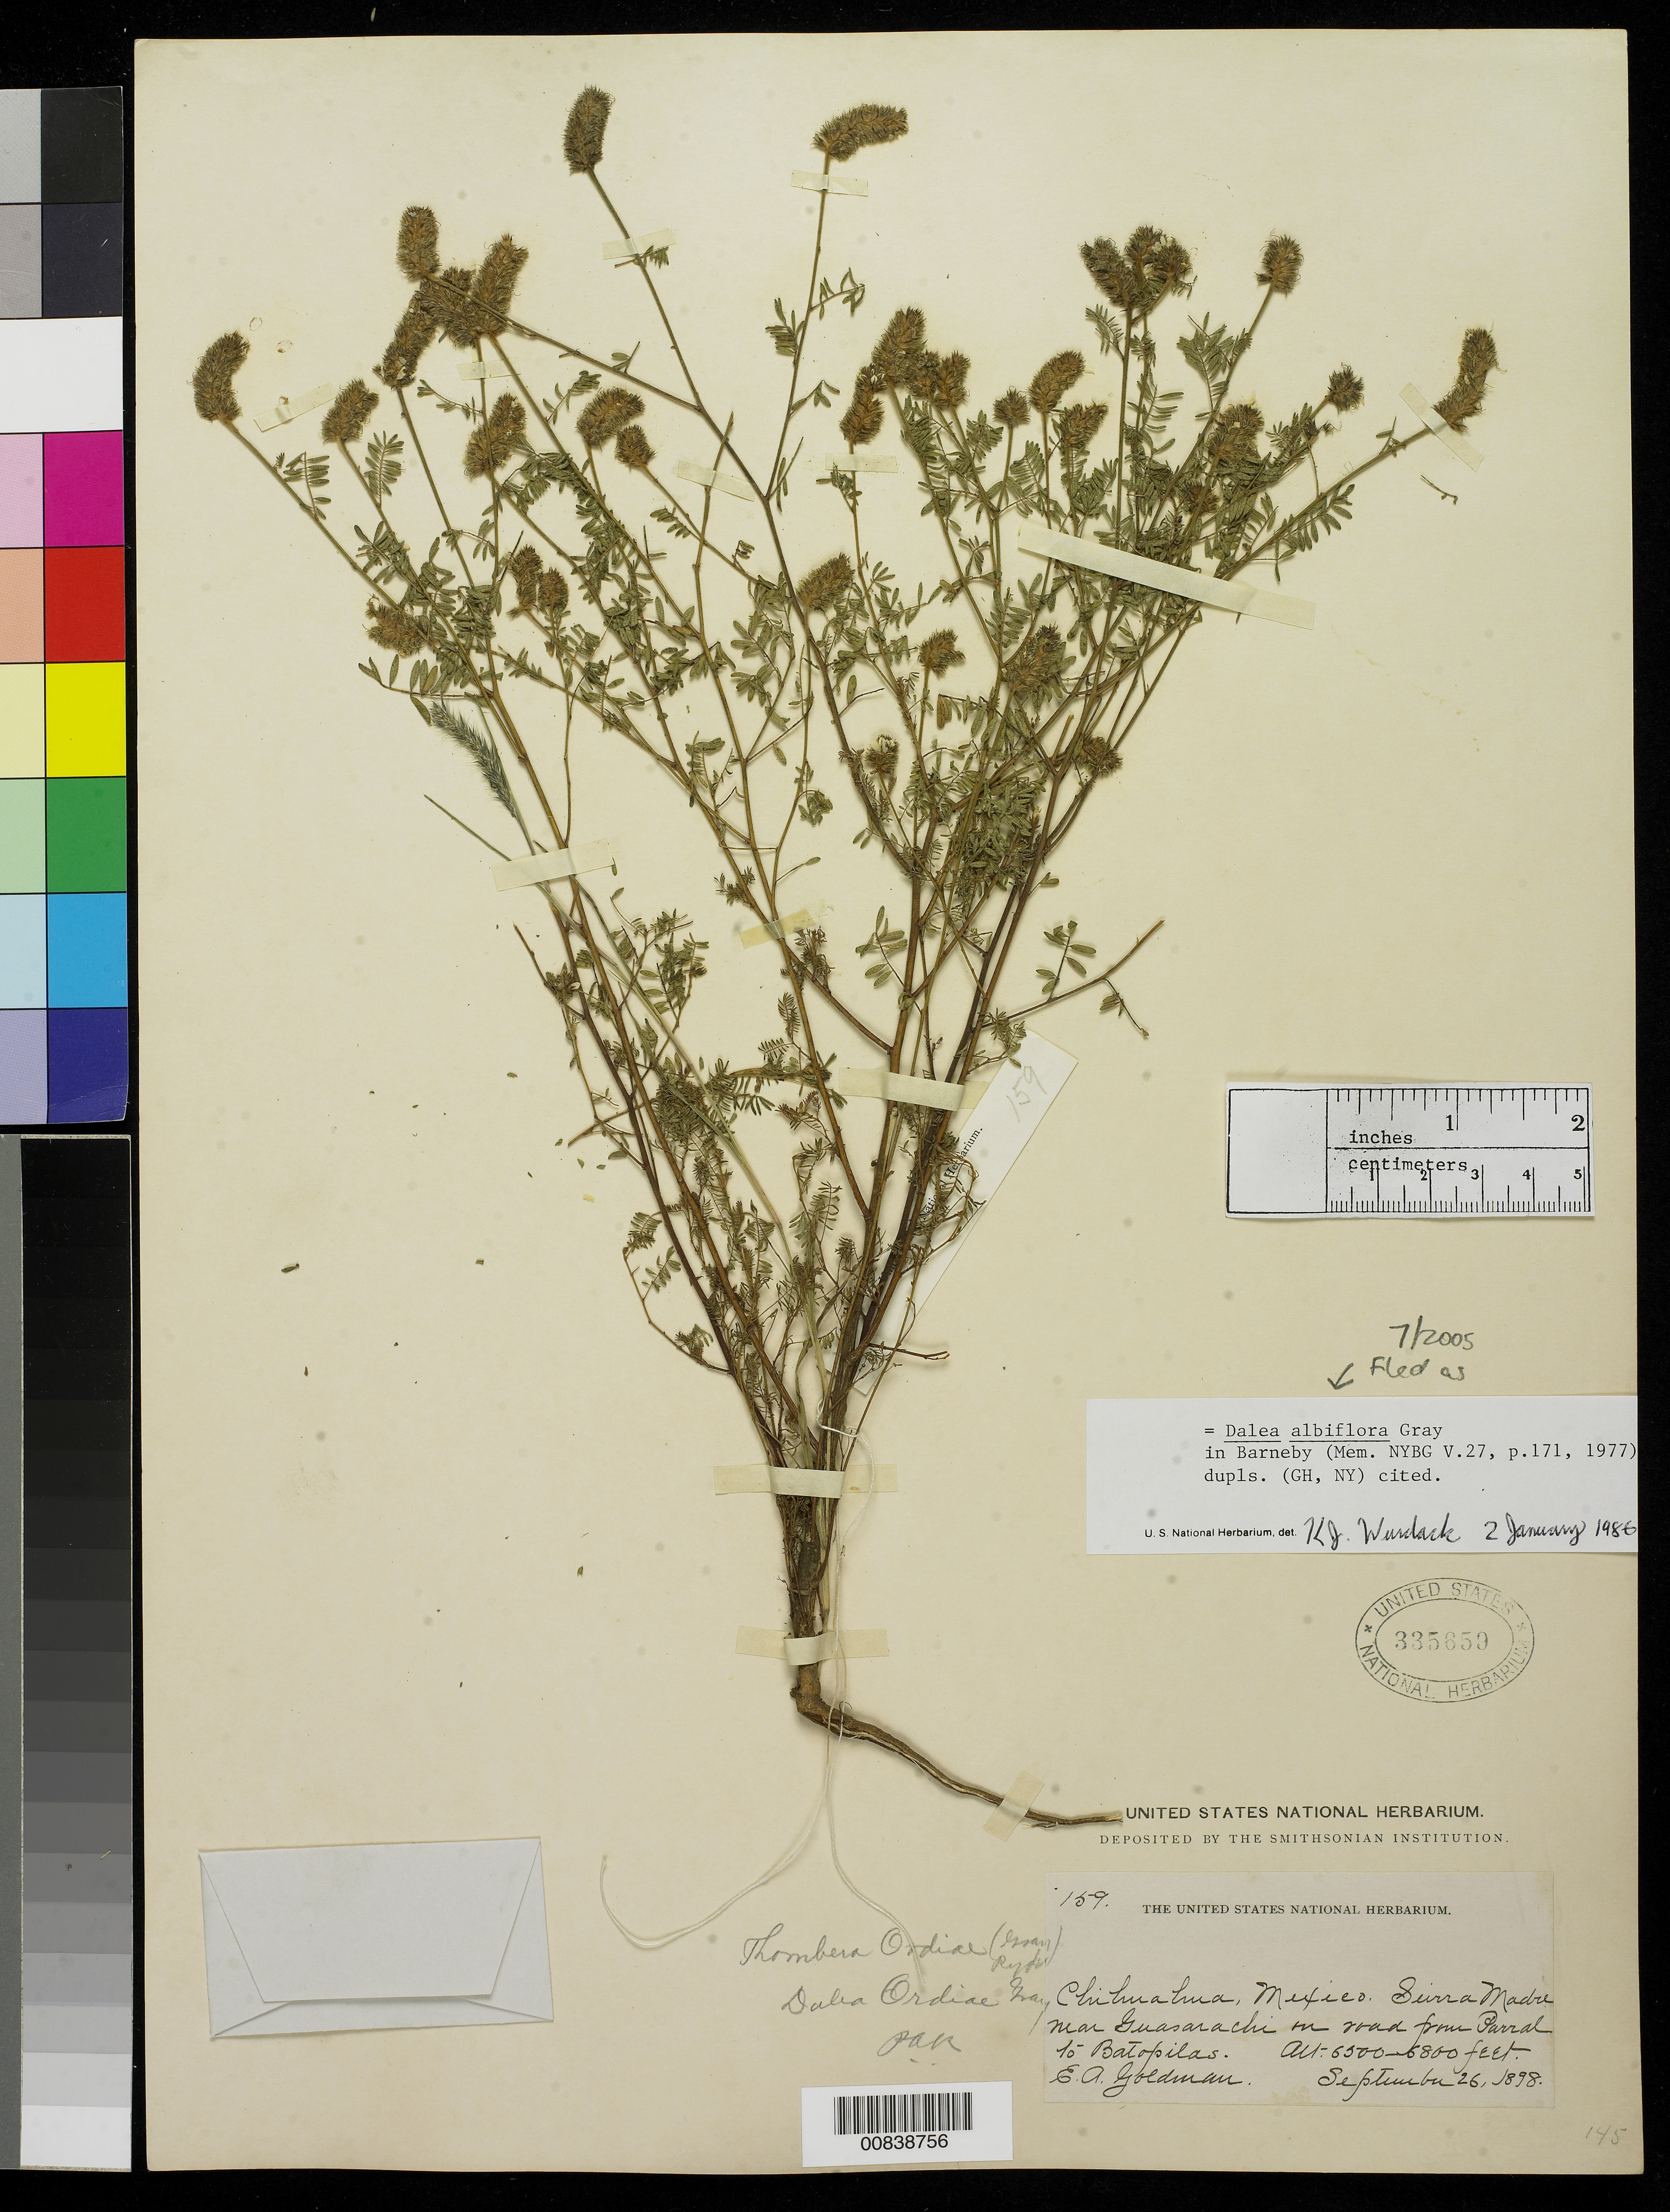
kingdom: Plantae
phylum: Tracheophyta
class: Magnoliopsida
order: Fabales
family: Fabaceae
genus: Dalea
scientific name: Dalea albiflora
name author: A. Gray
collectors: E. A. Goldman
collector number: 159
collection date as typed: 26 Sep 1898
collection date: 1898-09-26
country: Mexico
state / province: Chihuahua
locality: Near Guasarachi on road from Parral to Batopilas.Sierra Madre, Chihuahua.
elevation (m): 1981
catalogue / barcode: US 335659